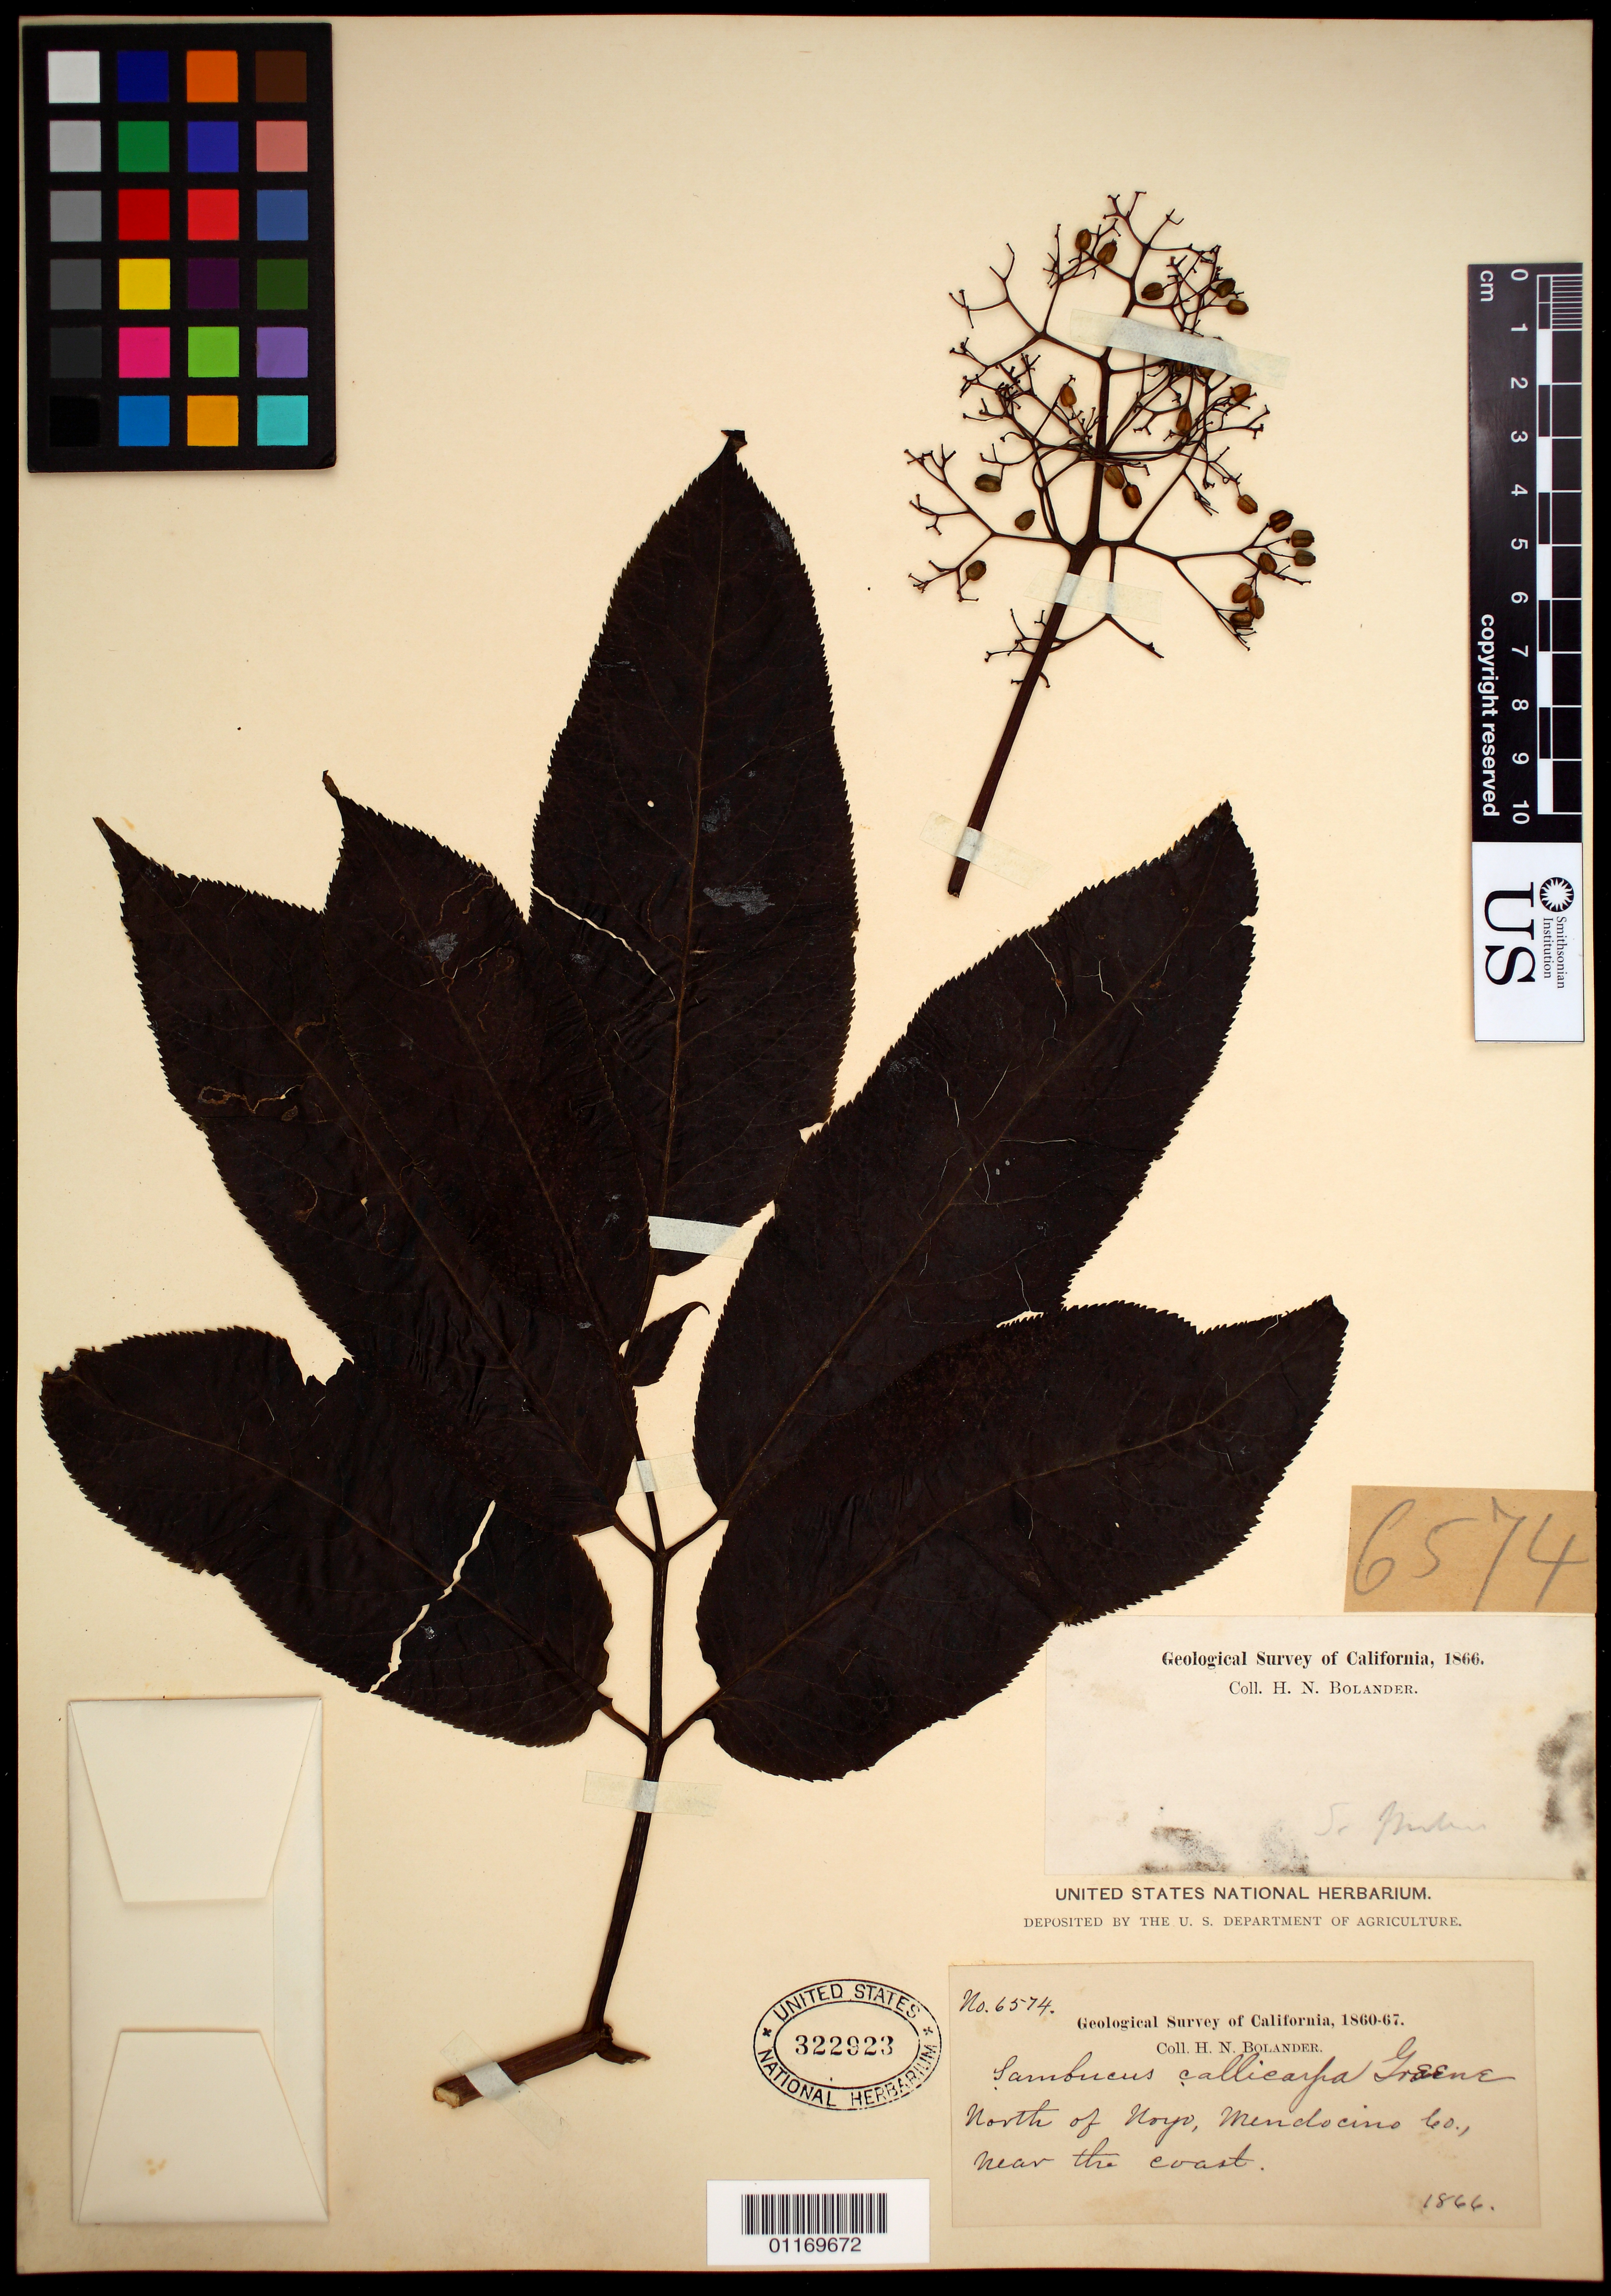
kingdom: Plantae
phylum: Tracheophyta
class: Magnoliopsida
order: Dipsacales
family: Viburnaceae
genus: Sambucus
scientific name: Sambucus callicarpa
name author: Greene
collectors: H. Bolander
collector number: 6574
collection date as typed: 1866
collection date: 1866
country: United States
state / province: California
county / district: Mendocino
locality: North of Noyo, near the coast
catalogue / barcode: US 322923